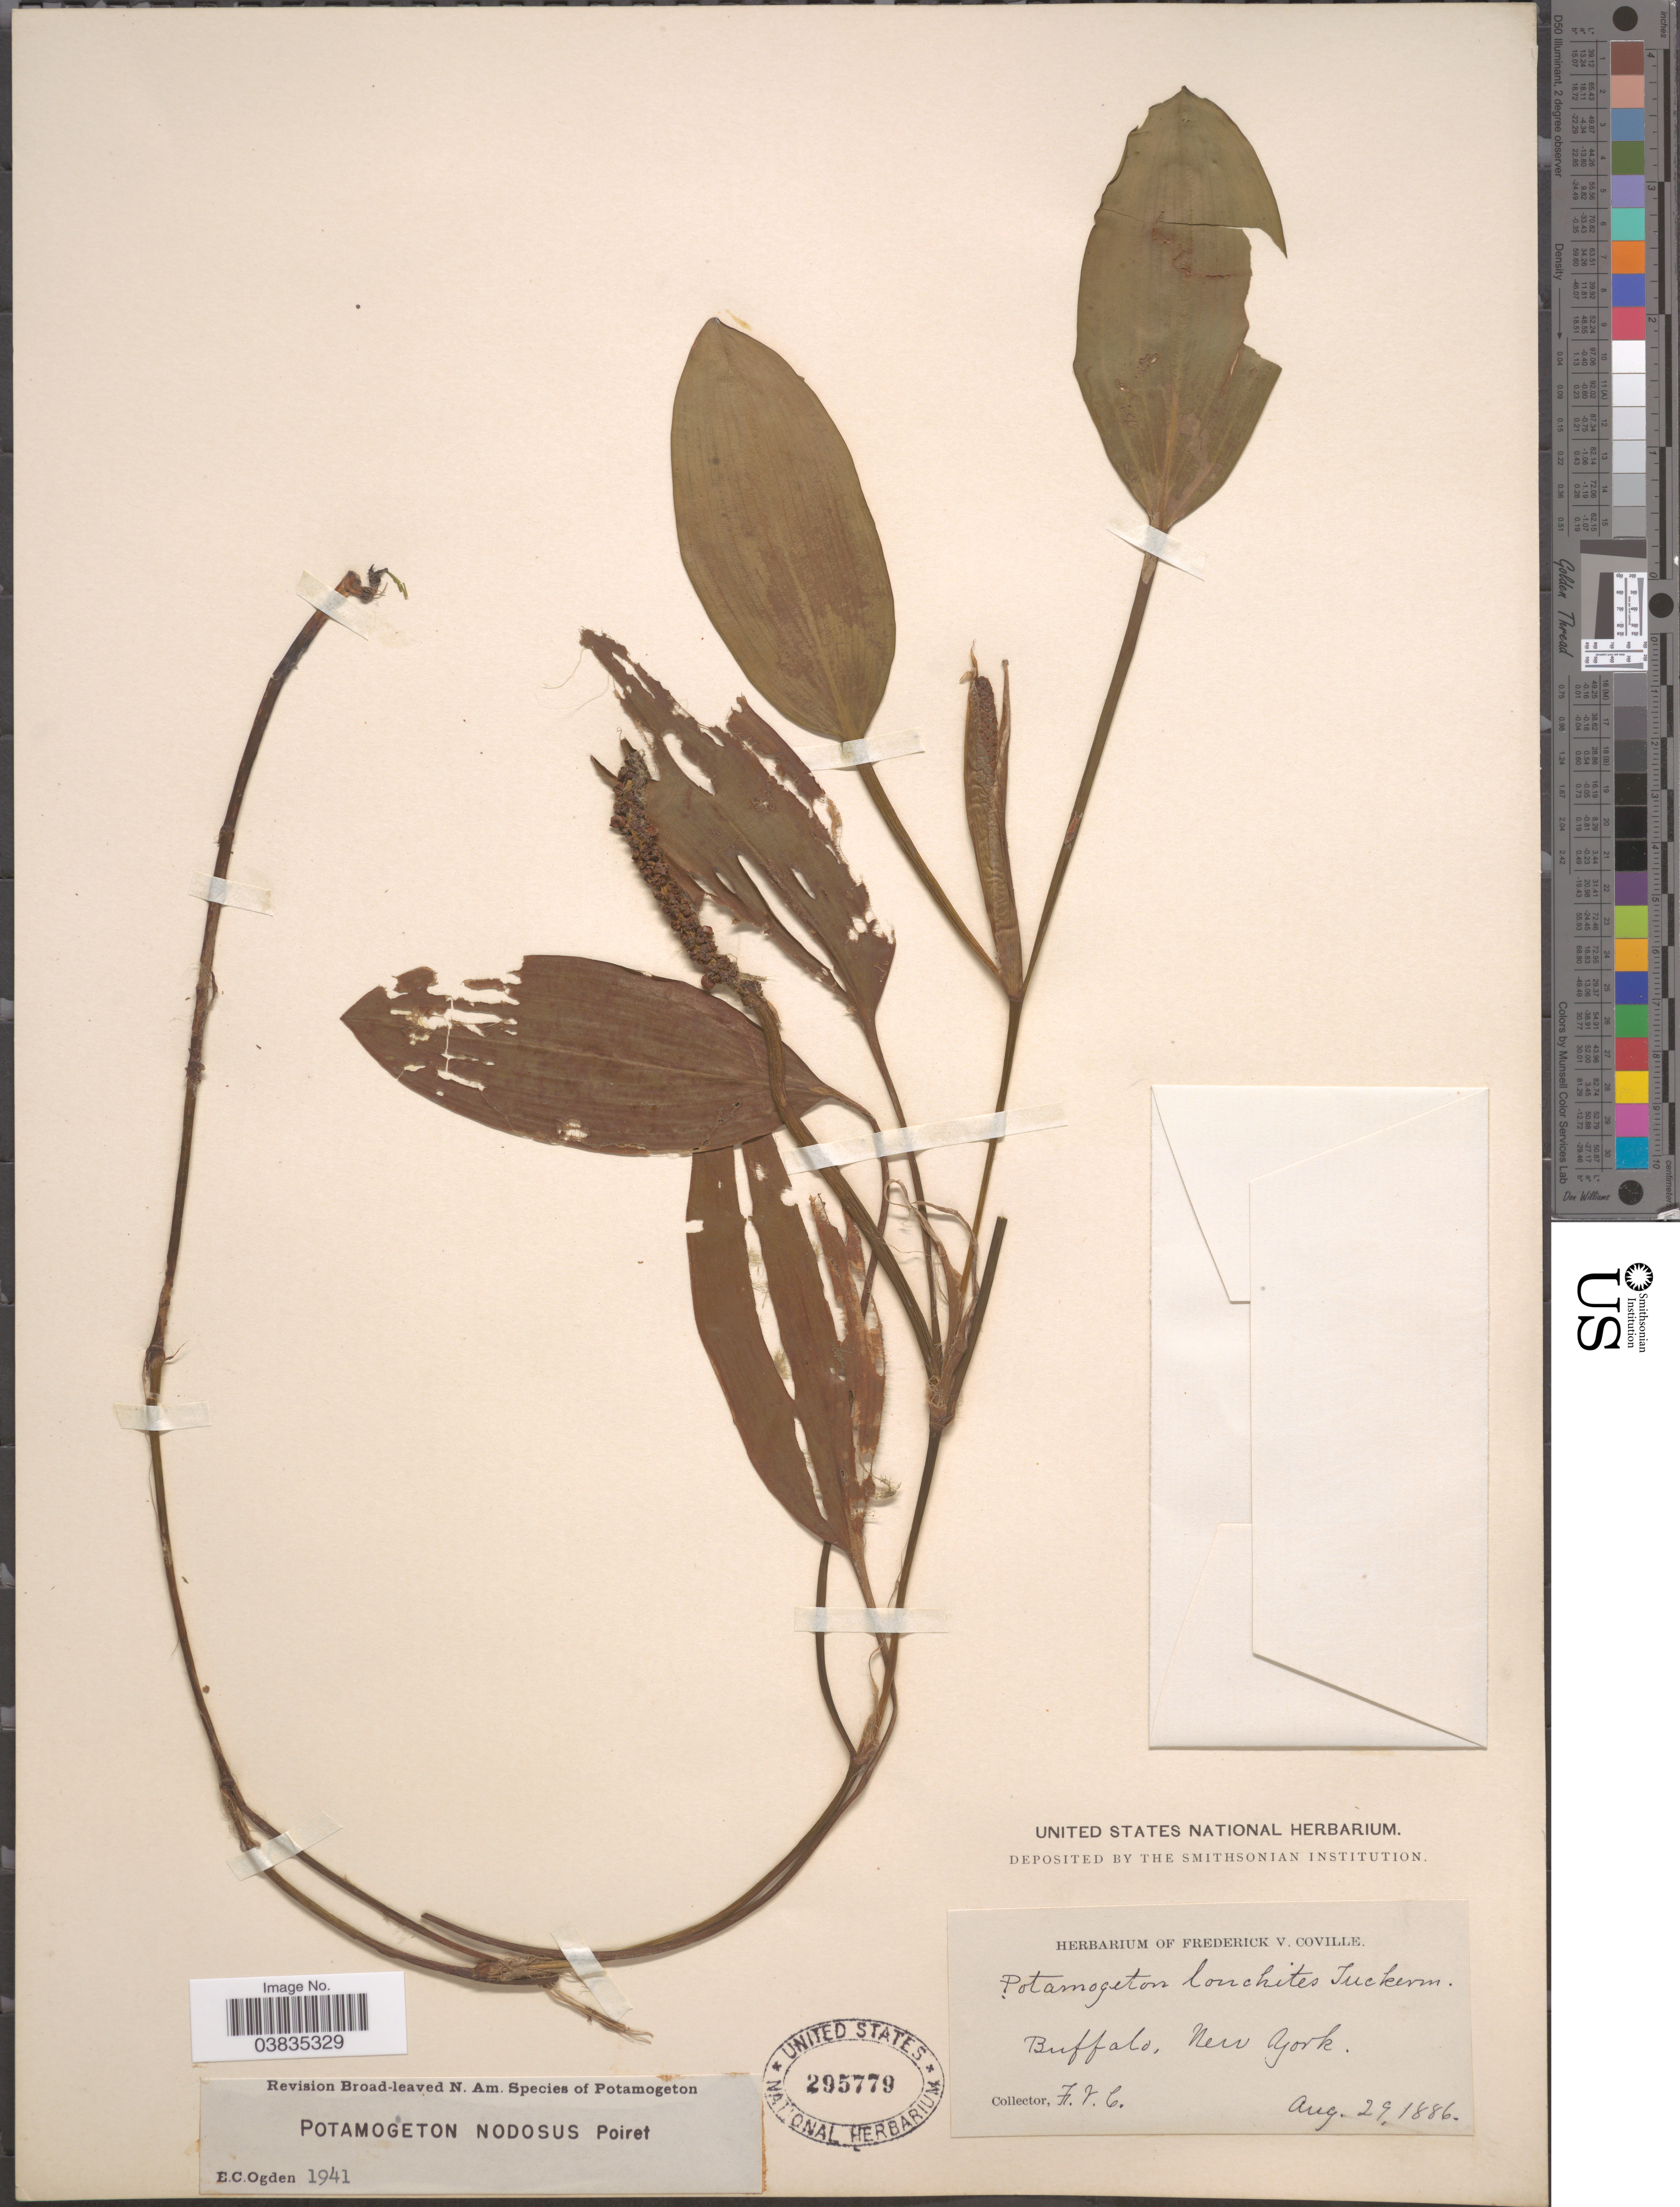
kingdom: Plantae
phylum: Tracheophyta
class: Liliopsida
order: Alismatales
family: Potamogetonaceae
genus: Potamogeton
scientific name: Potamogeton nodosus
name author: Poir.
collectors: F. V. Coville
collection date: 1886-08-29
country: United States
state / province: New York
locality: Buffalo.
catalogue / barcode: US 295779